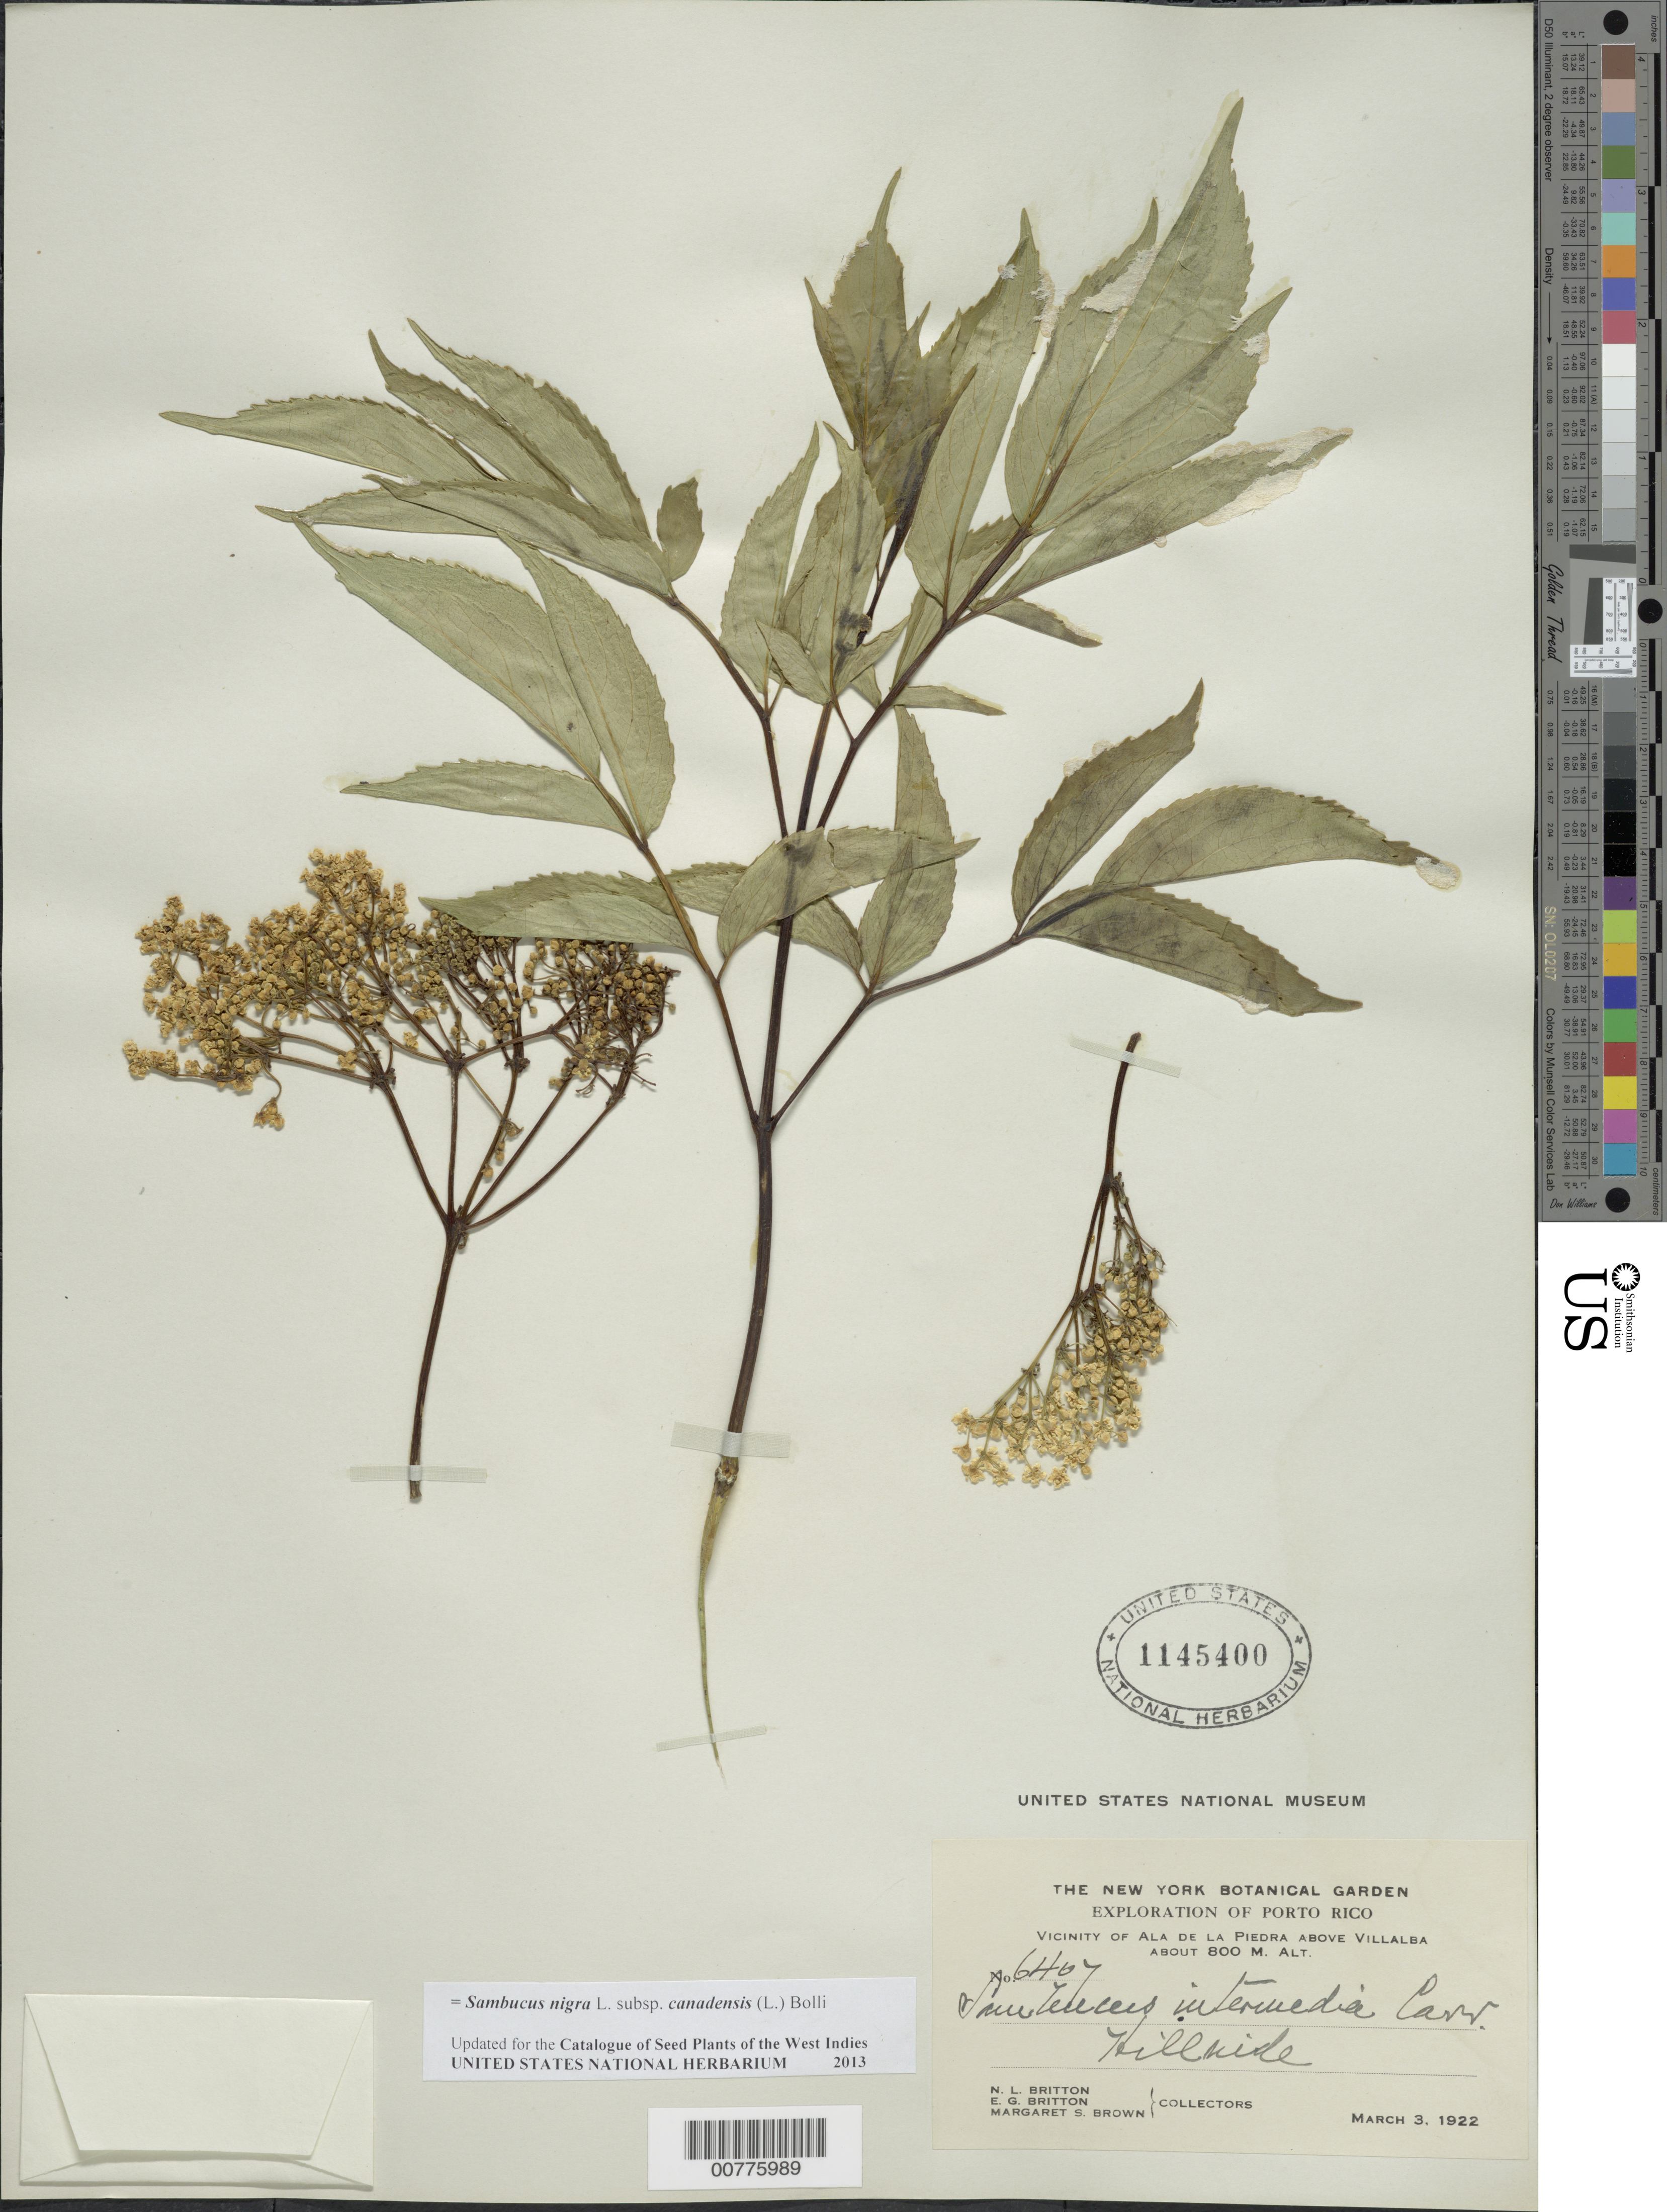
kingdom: Plantae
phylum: Tracheophyta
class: Magnoliopsida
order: Dipsacales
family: Viburnaceae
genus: Sambucus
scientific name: Sambucus nigra subsp. canadensis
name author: (L.) Bolli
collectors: N. Britton, E. G. Britton & M. S. Brown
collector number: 6407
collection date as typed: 03 Mar 1922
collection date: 1922-03-03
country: Puerto Rico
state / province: Villalba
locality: Vicinity of Ala de la Piedra, above Villalba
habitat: Hillside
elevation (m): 800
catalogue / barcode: US 1145400